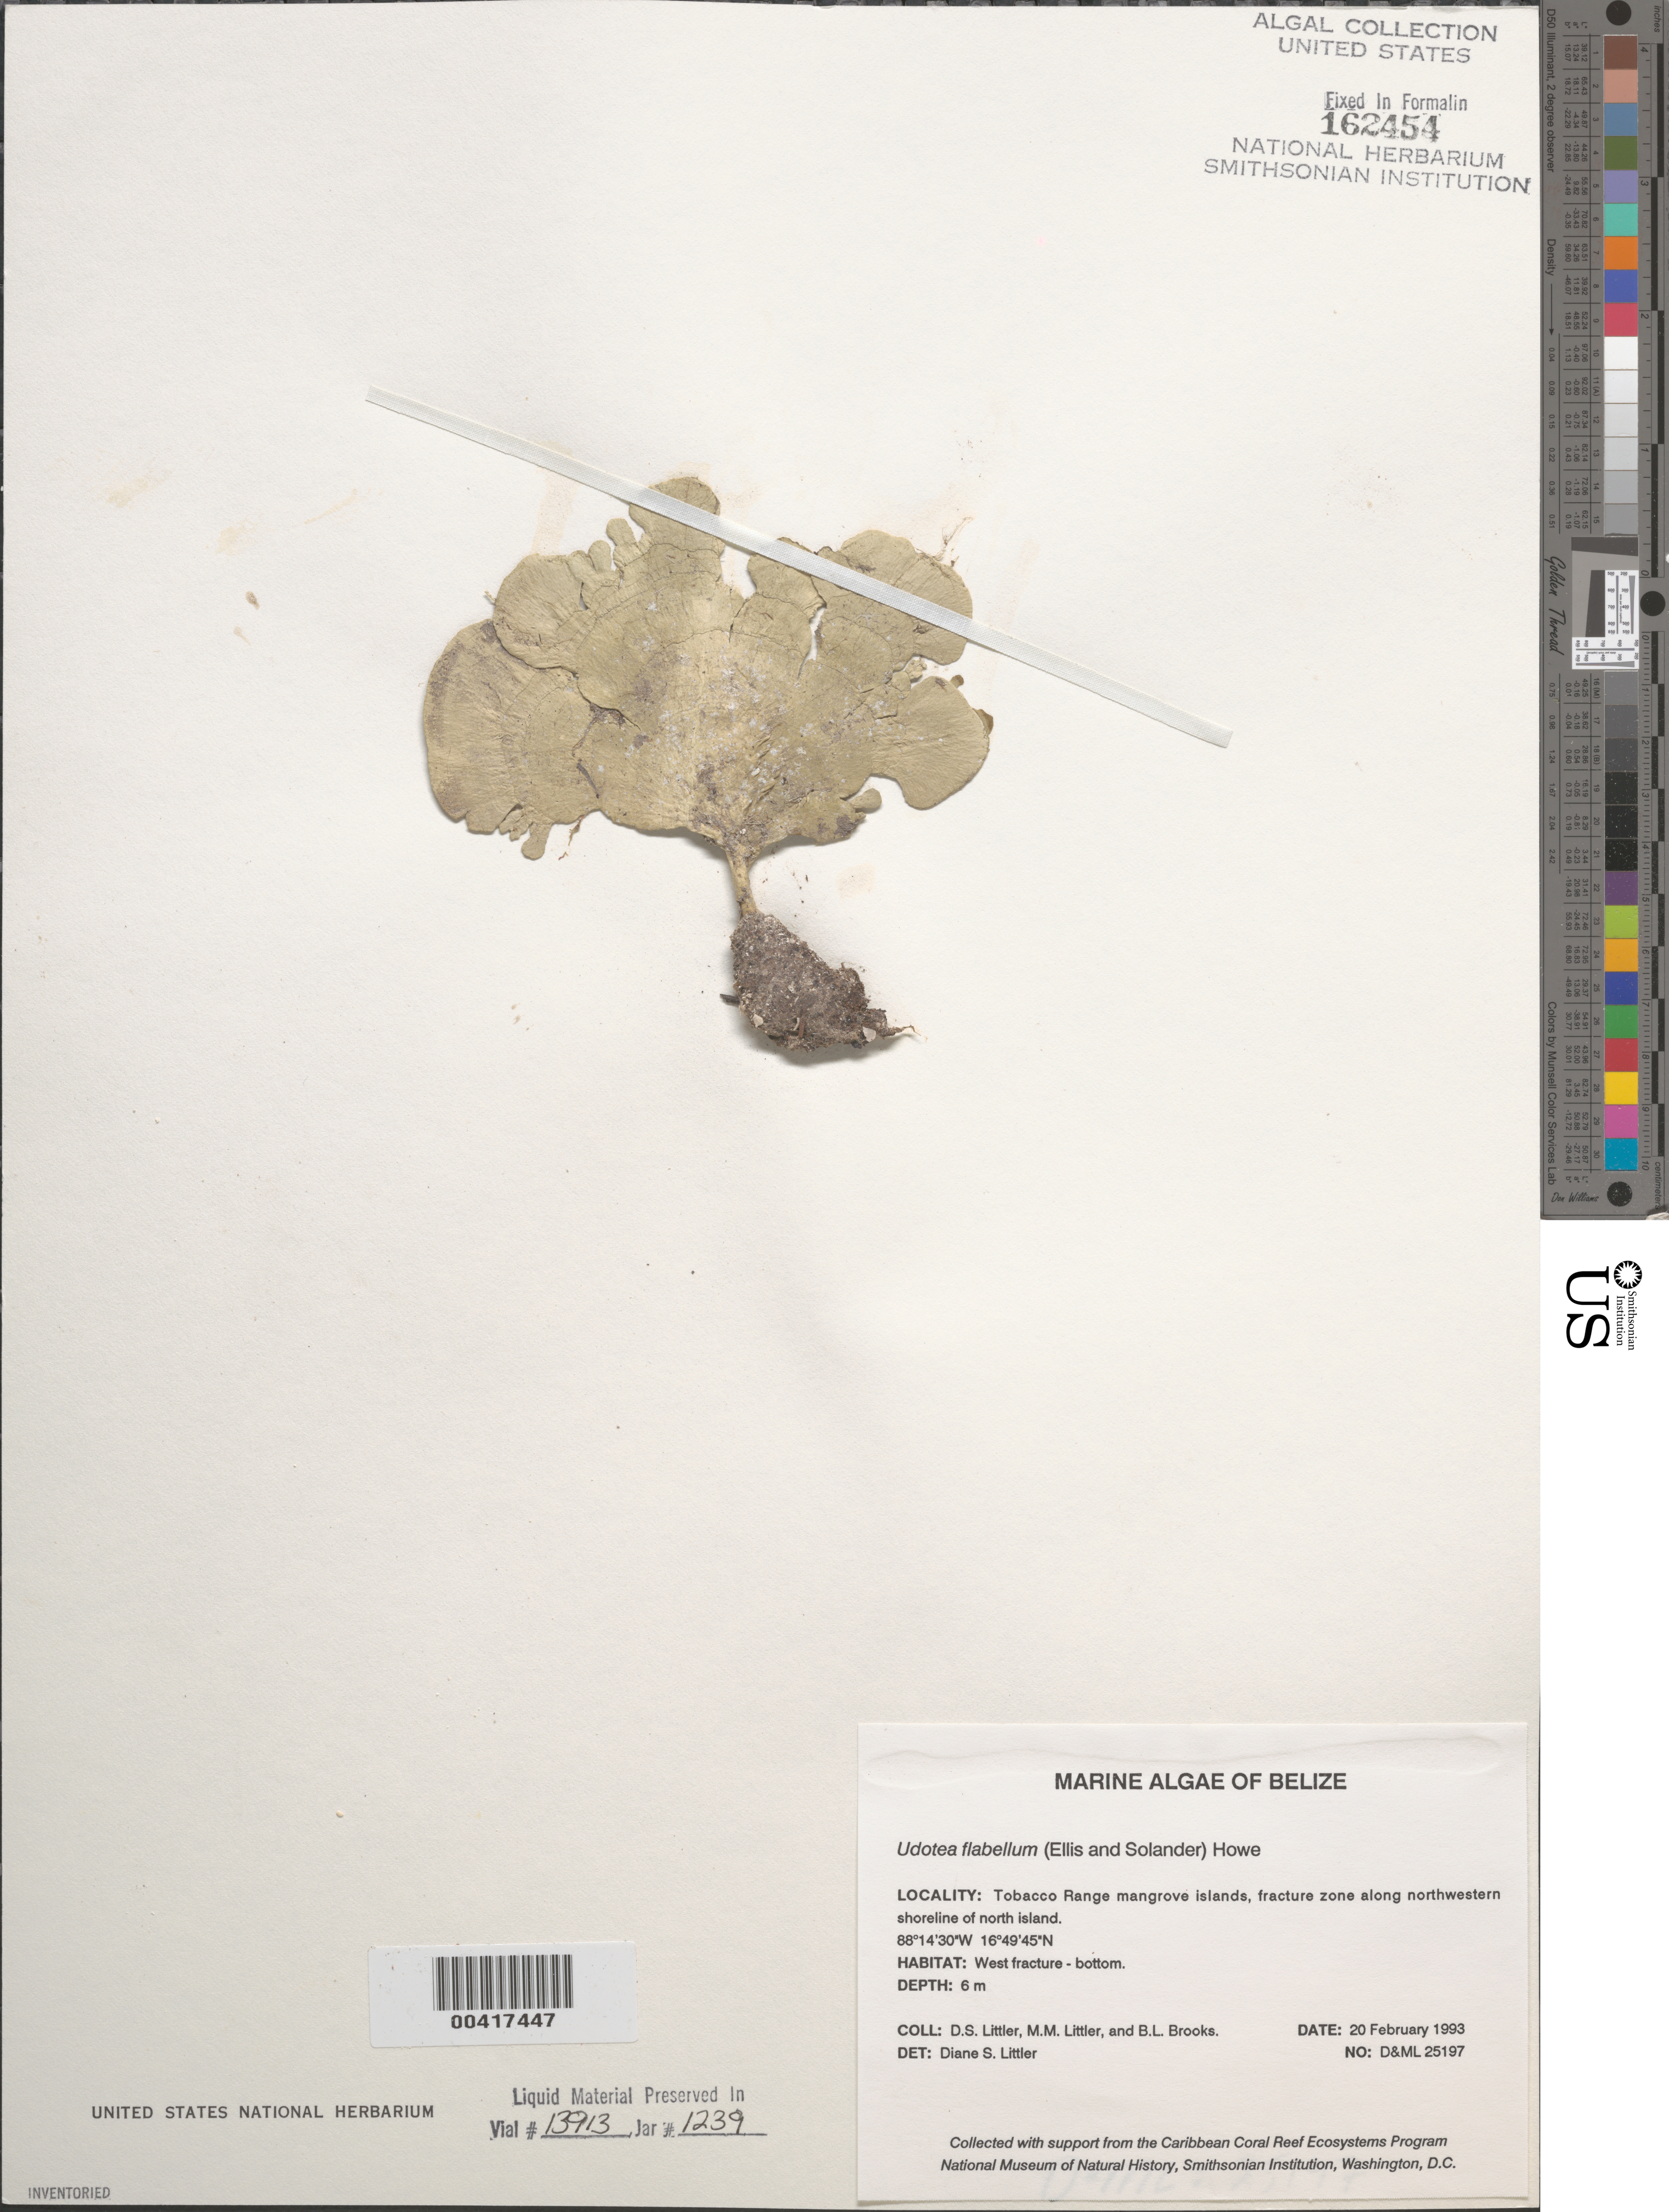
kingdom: Plantae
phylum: Chlorophyta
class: Ulvophyceae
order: Bryopsidales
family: Udoteaceae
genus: Udotea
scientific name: Udotea flabellum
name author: (J. Ellis & Sol.) M. Howe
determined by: Littler, D. S.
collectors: D. S. Littler, M. M. Littler & B. Brooks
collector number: D&ML 25197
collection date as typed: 20 Feb 1993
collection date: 1993-02-20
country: Belize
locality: Tobacco Range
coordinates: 16 49'45"N, 88 14'30"W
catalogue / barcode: US 162454